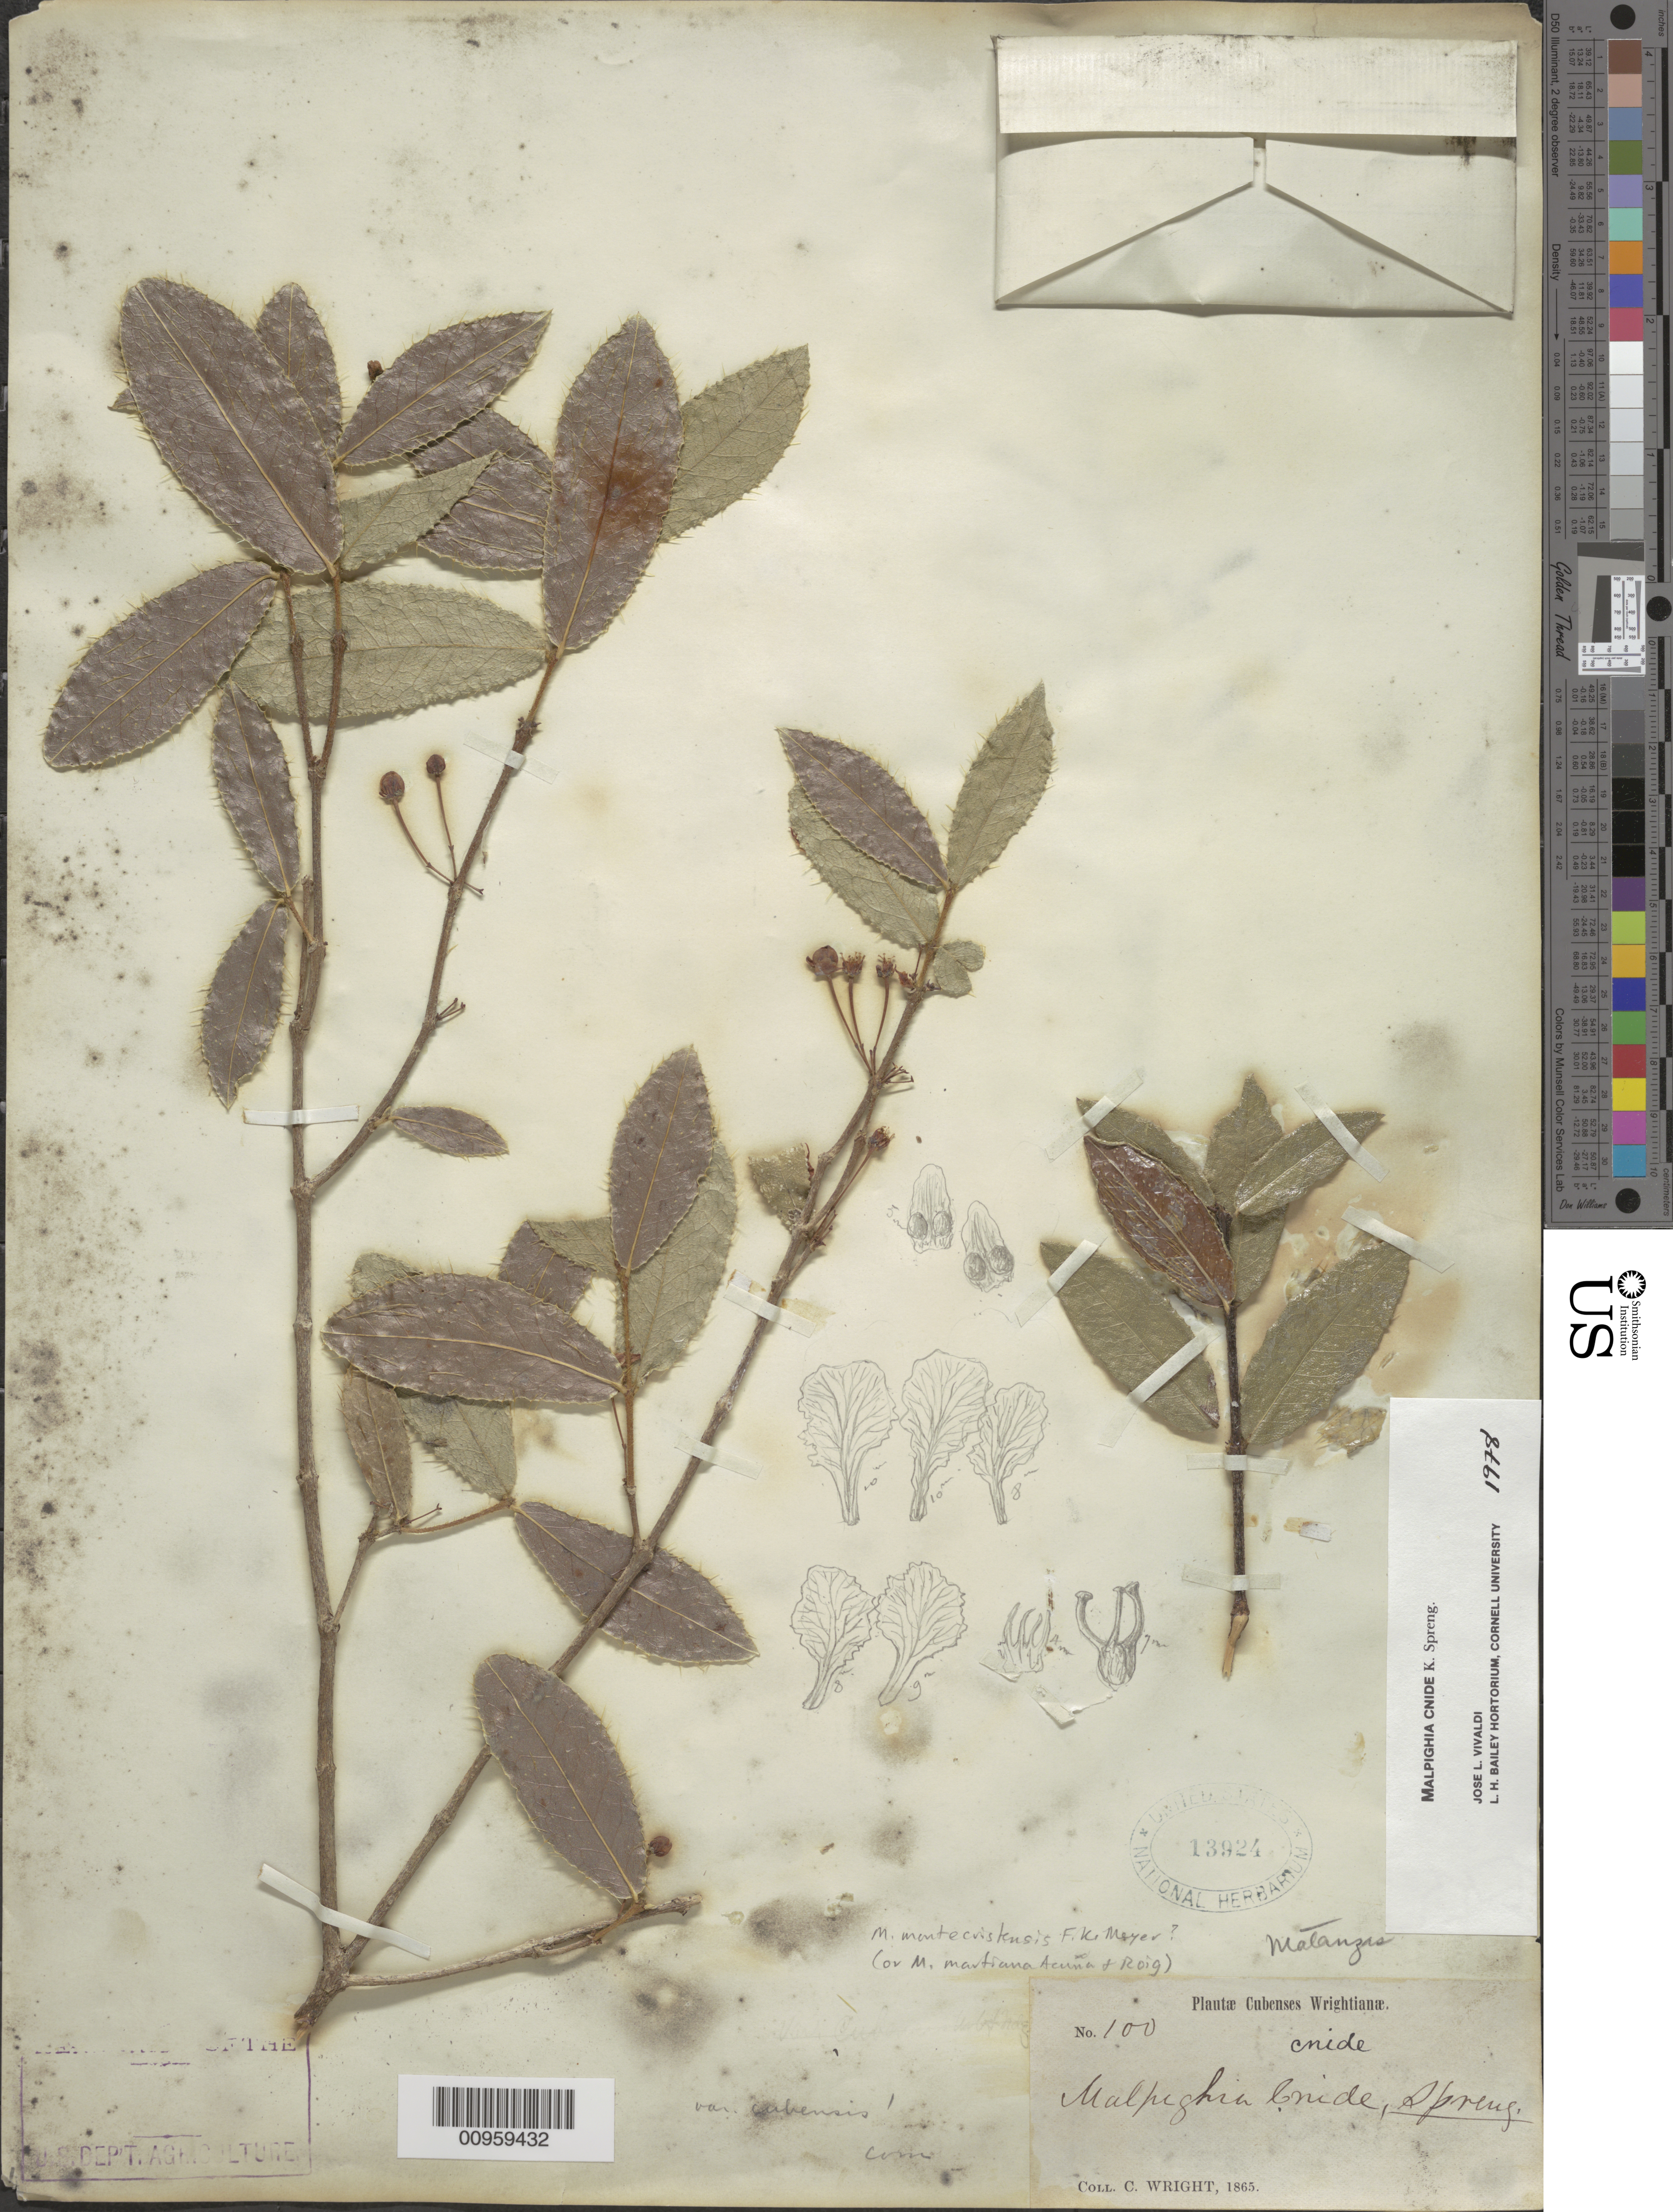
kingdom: Plantae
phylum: Tracheophyta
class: Magnoliopsida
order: Malpighiales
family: Malpighiaceae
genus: Malpighia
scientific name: Malpighia cnide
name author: Spreng.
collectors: C. Wright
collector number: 100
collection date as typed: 1865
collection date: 1865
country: Cuba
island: Cuba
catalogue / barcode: US 13924